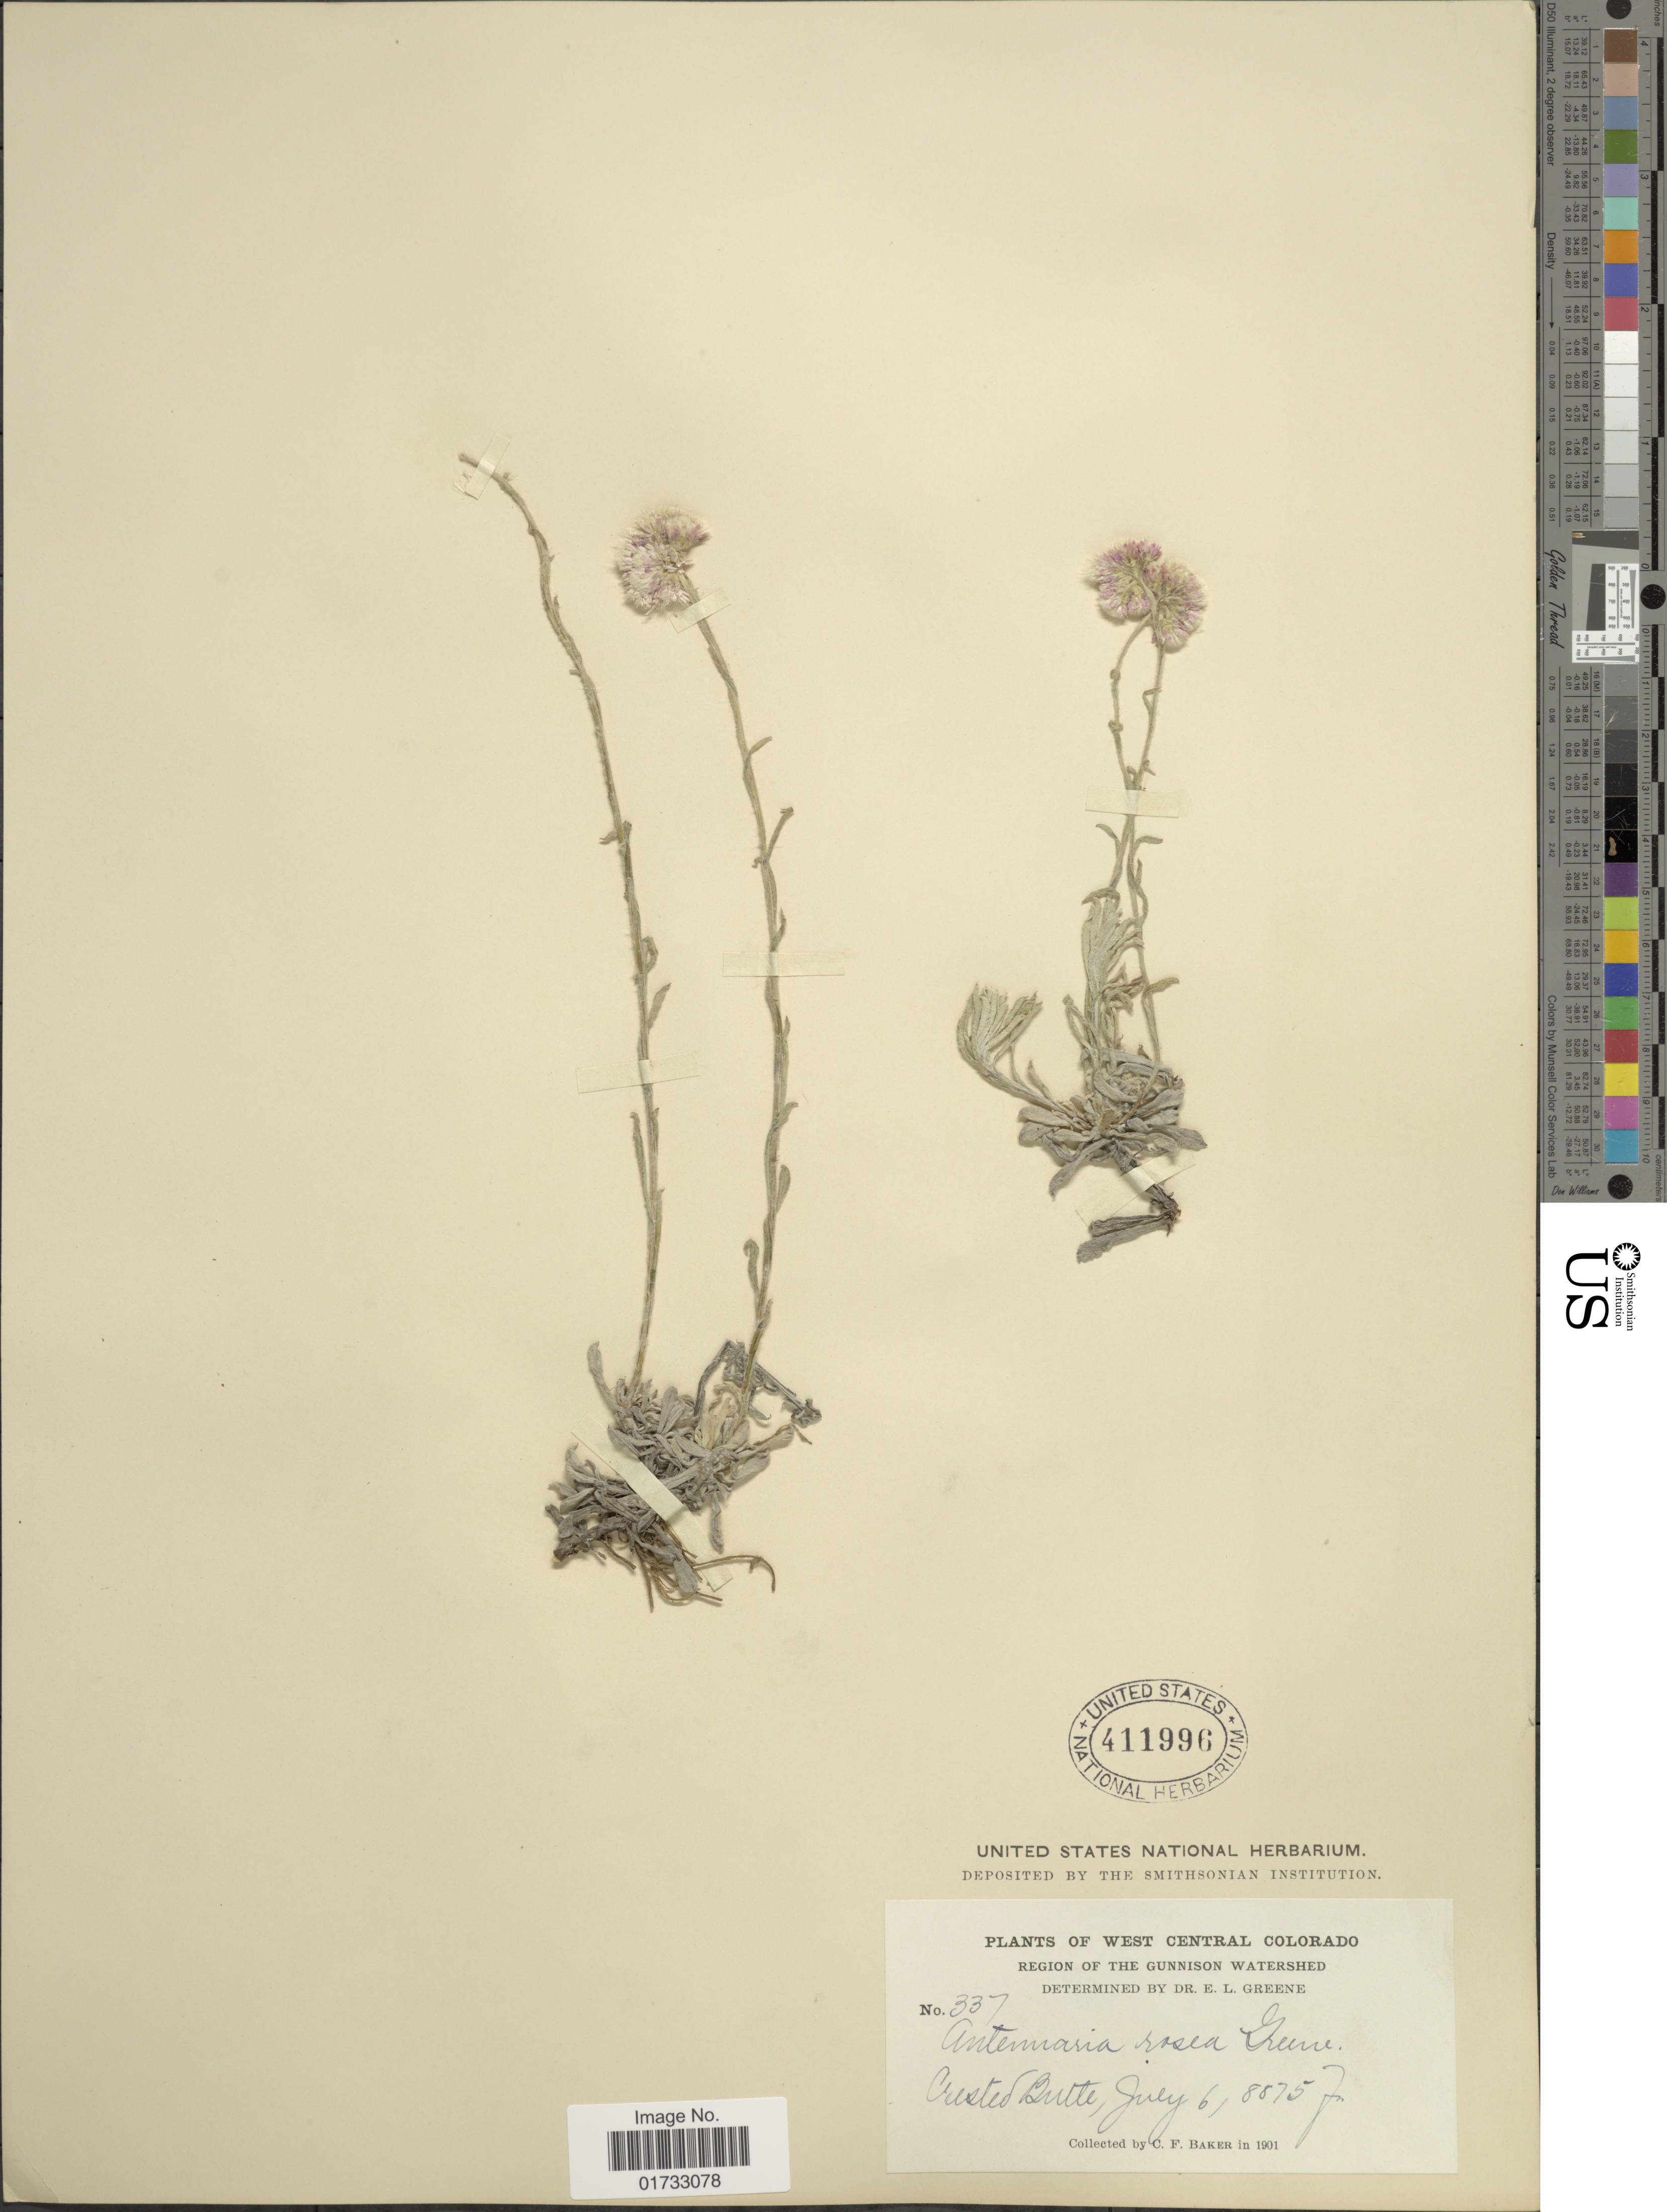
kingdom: Plantae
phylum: Tracheophyta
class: Magnoliopsida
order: Asterales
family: Asteraceae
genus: Antennaria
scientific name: Antennaria rosea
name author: Greene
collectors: C. F. Baker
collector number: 337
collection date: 1901-07-06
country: United States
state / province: Colorado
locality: West Central Colorado, region of the Gunnison Watershed, Crested Butte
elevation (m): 2705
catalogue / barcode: US 411996